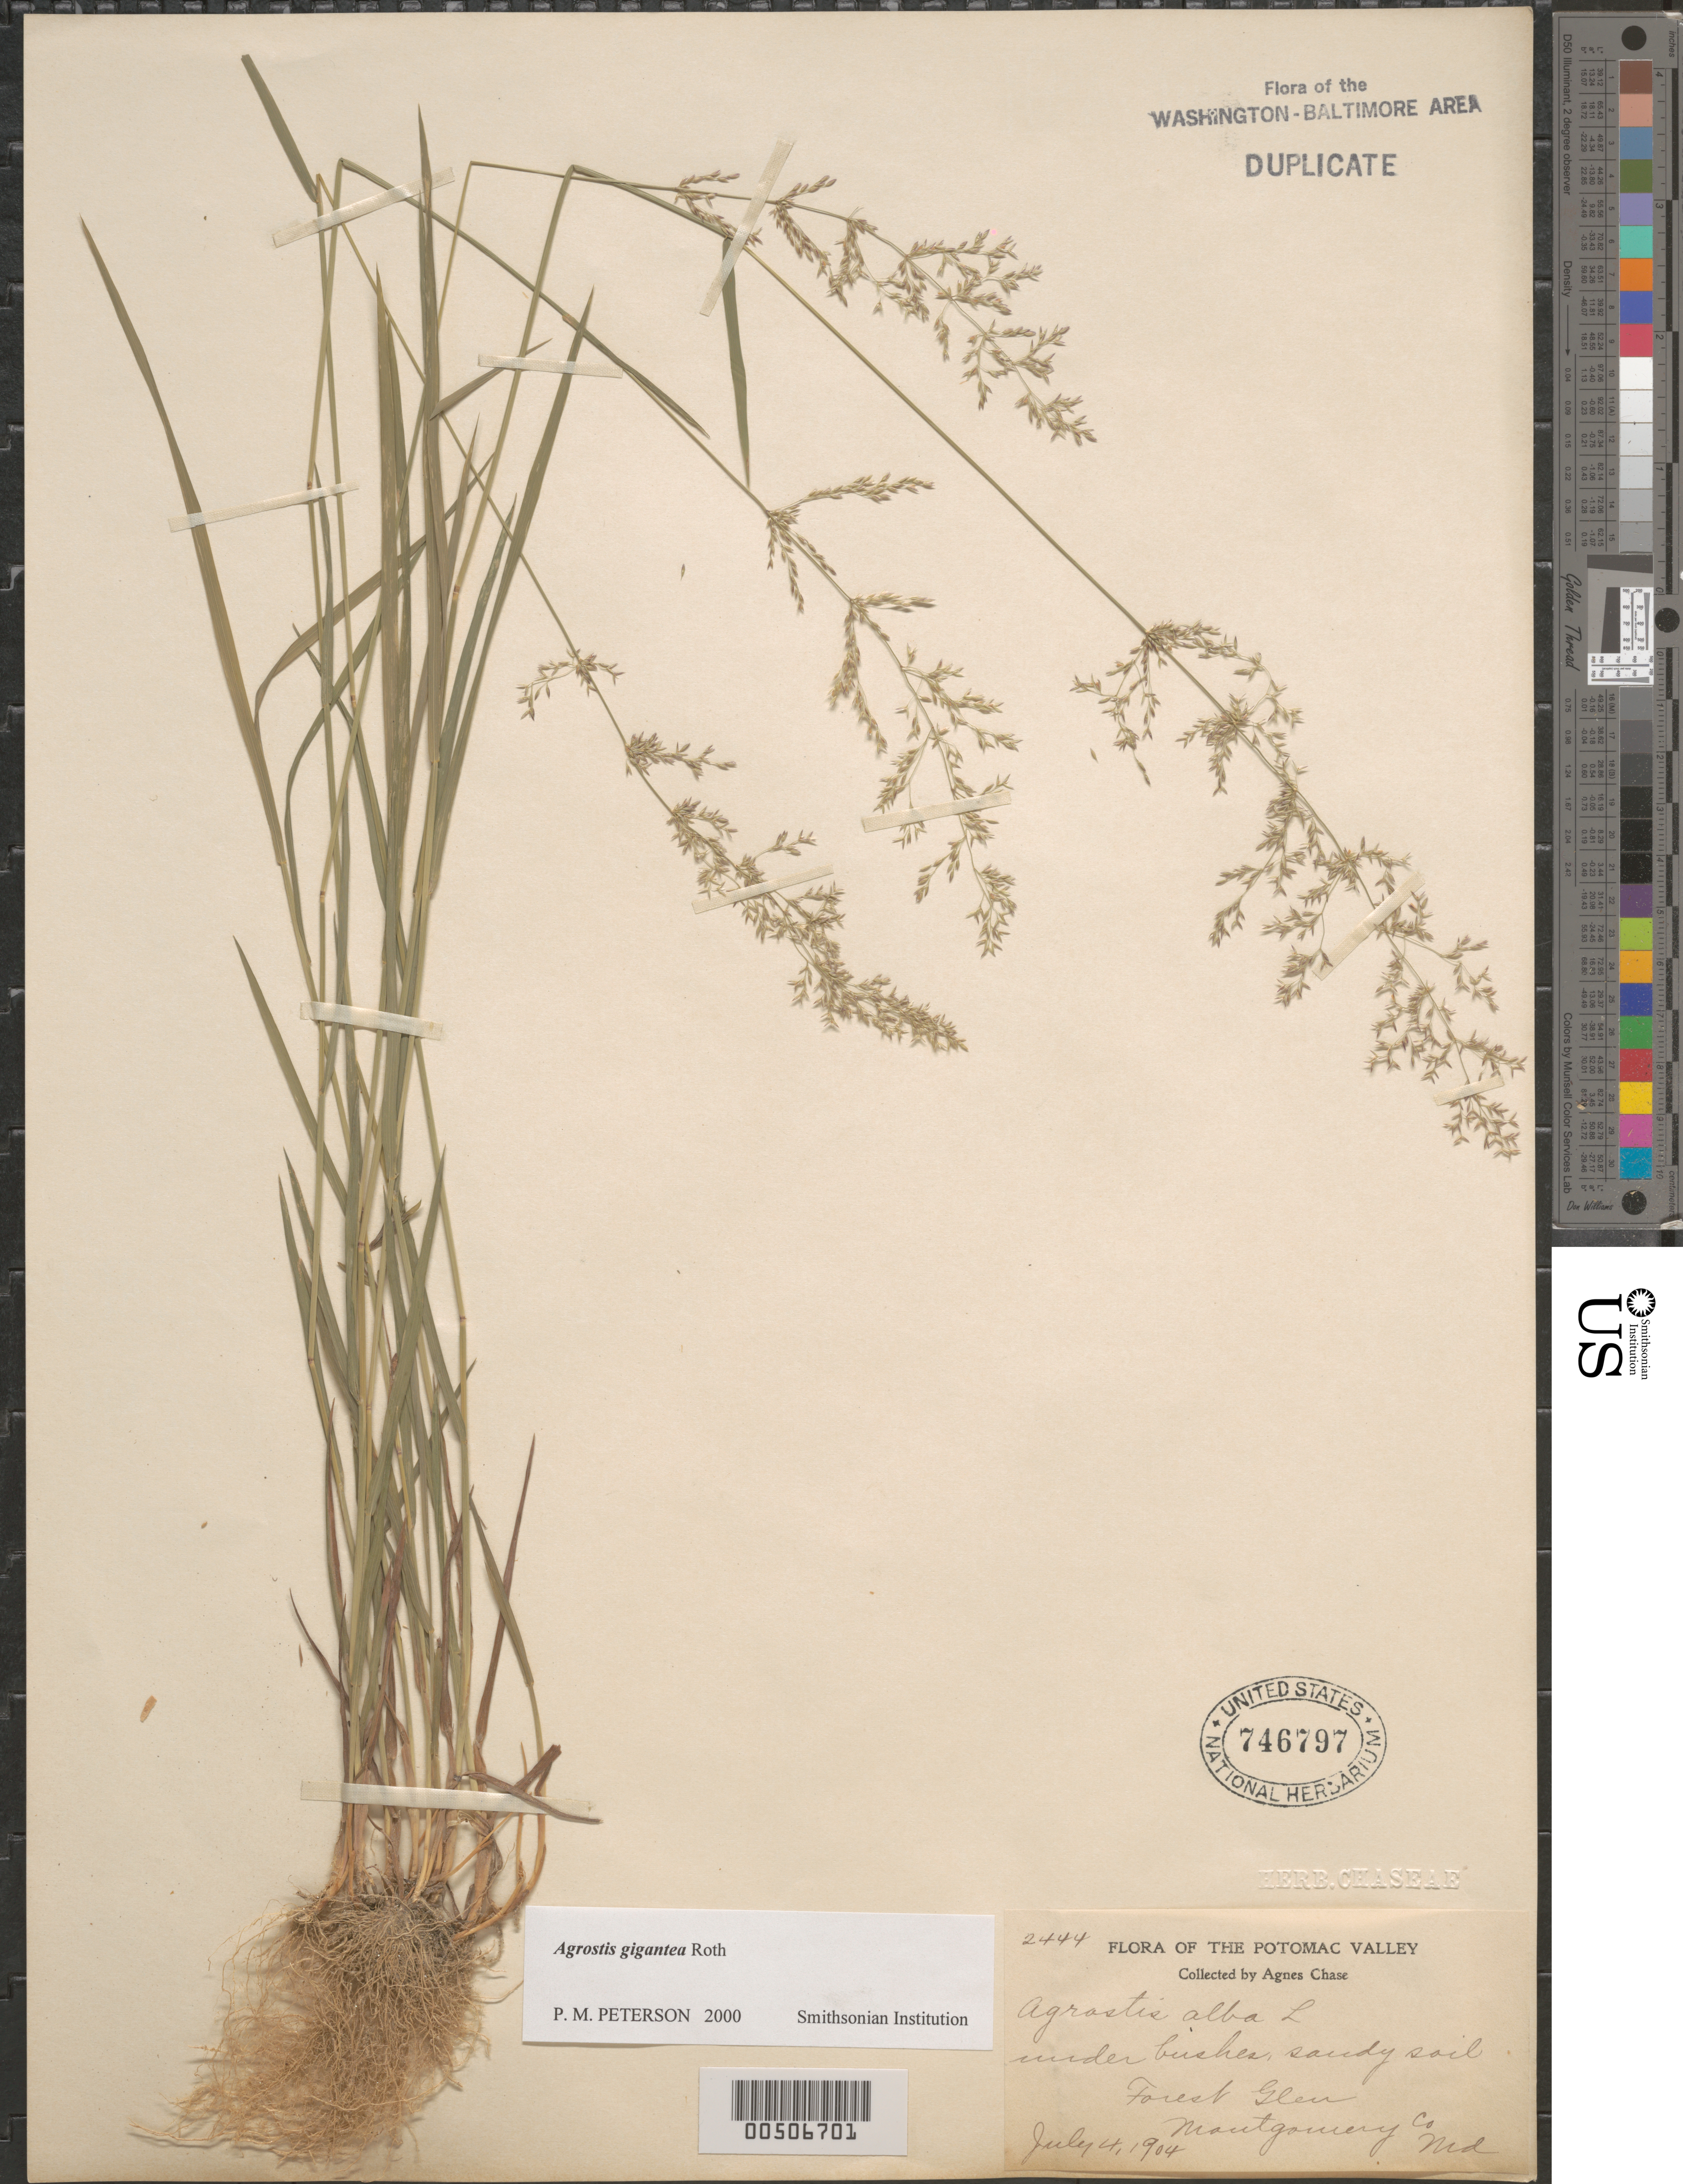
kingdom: Plantae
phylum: Tracheophyta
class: Liliopsida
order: Poales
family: Poaceae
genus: Agrostis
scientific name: Agrostis gigantea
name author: Roth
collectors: A. Chase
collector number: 2444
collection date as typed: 04 Jul 1904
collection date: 1904-07-04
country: United States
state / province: Maryland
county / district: Montgomery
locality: Forest Glen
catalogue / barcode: US 746797